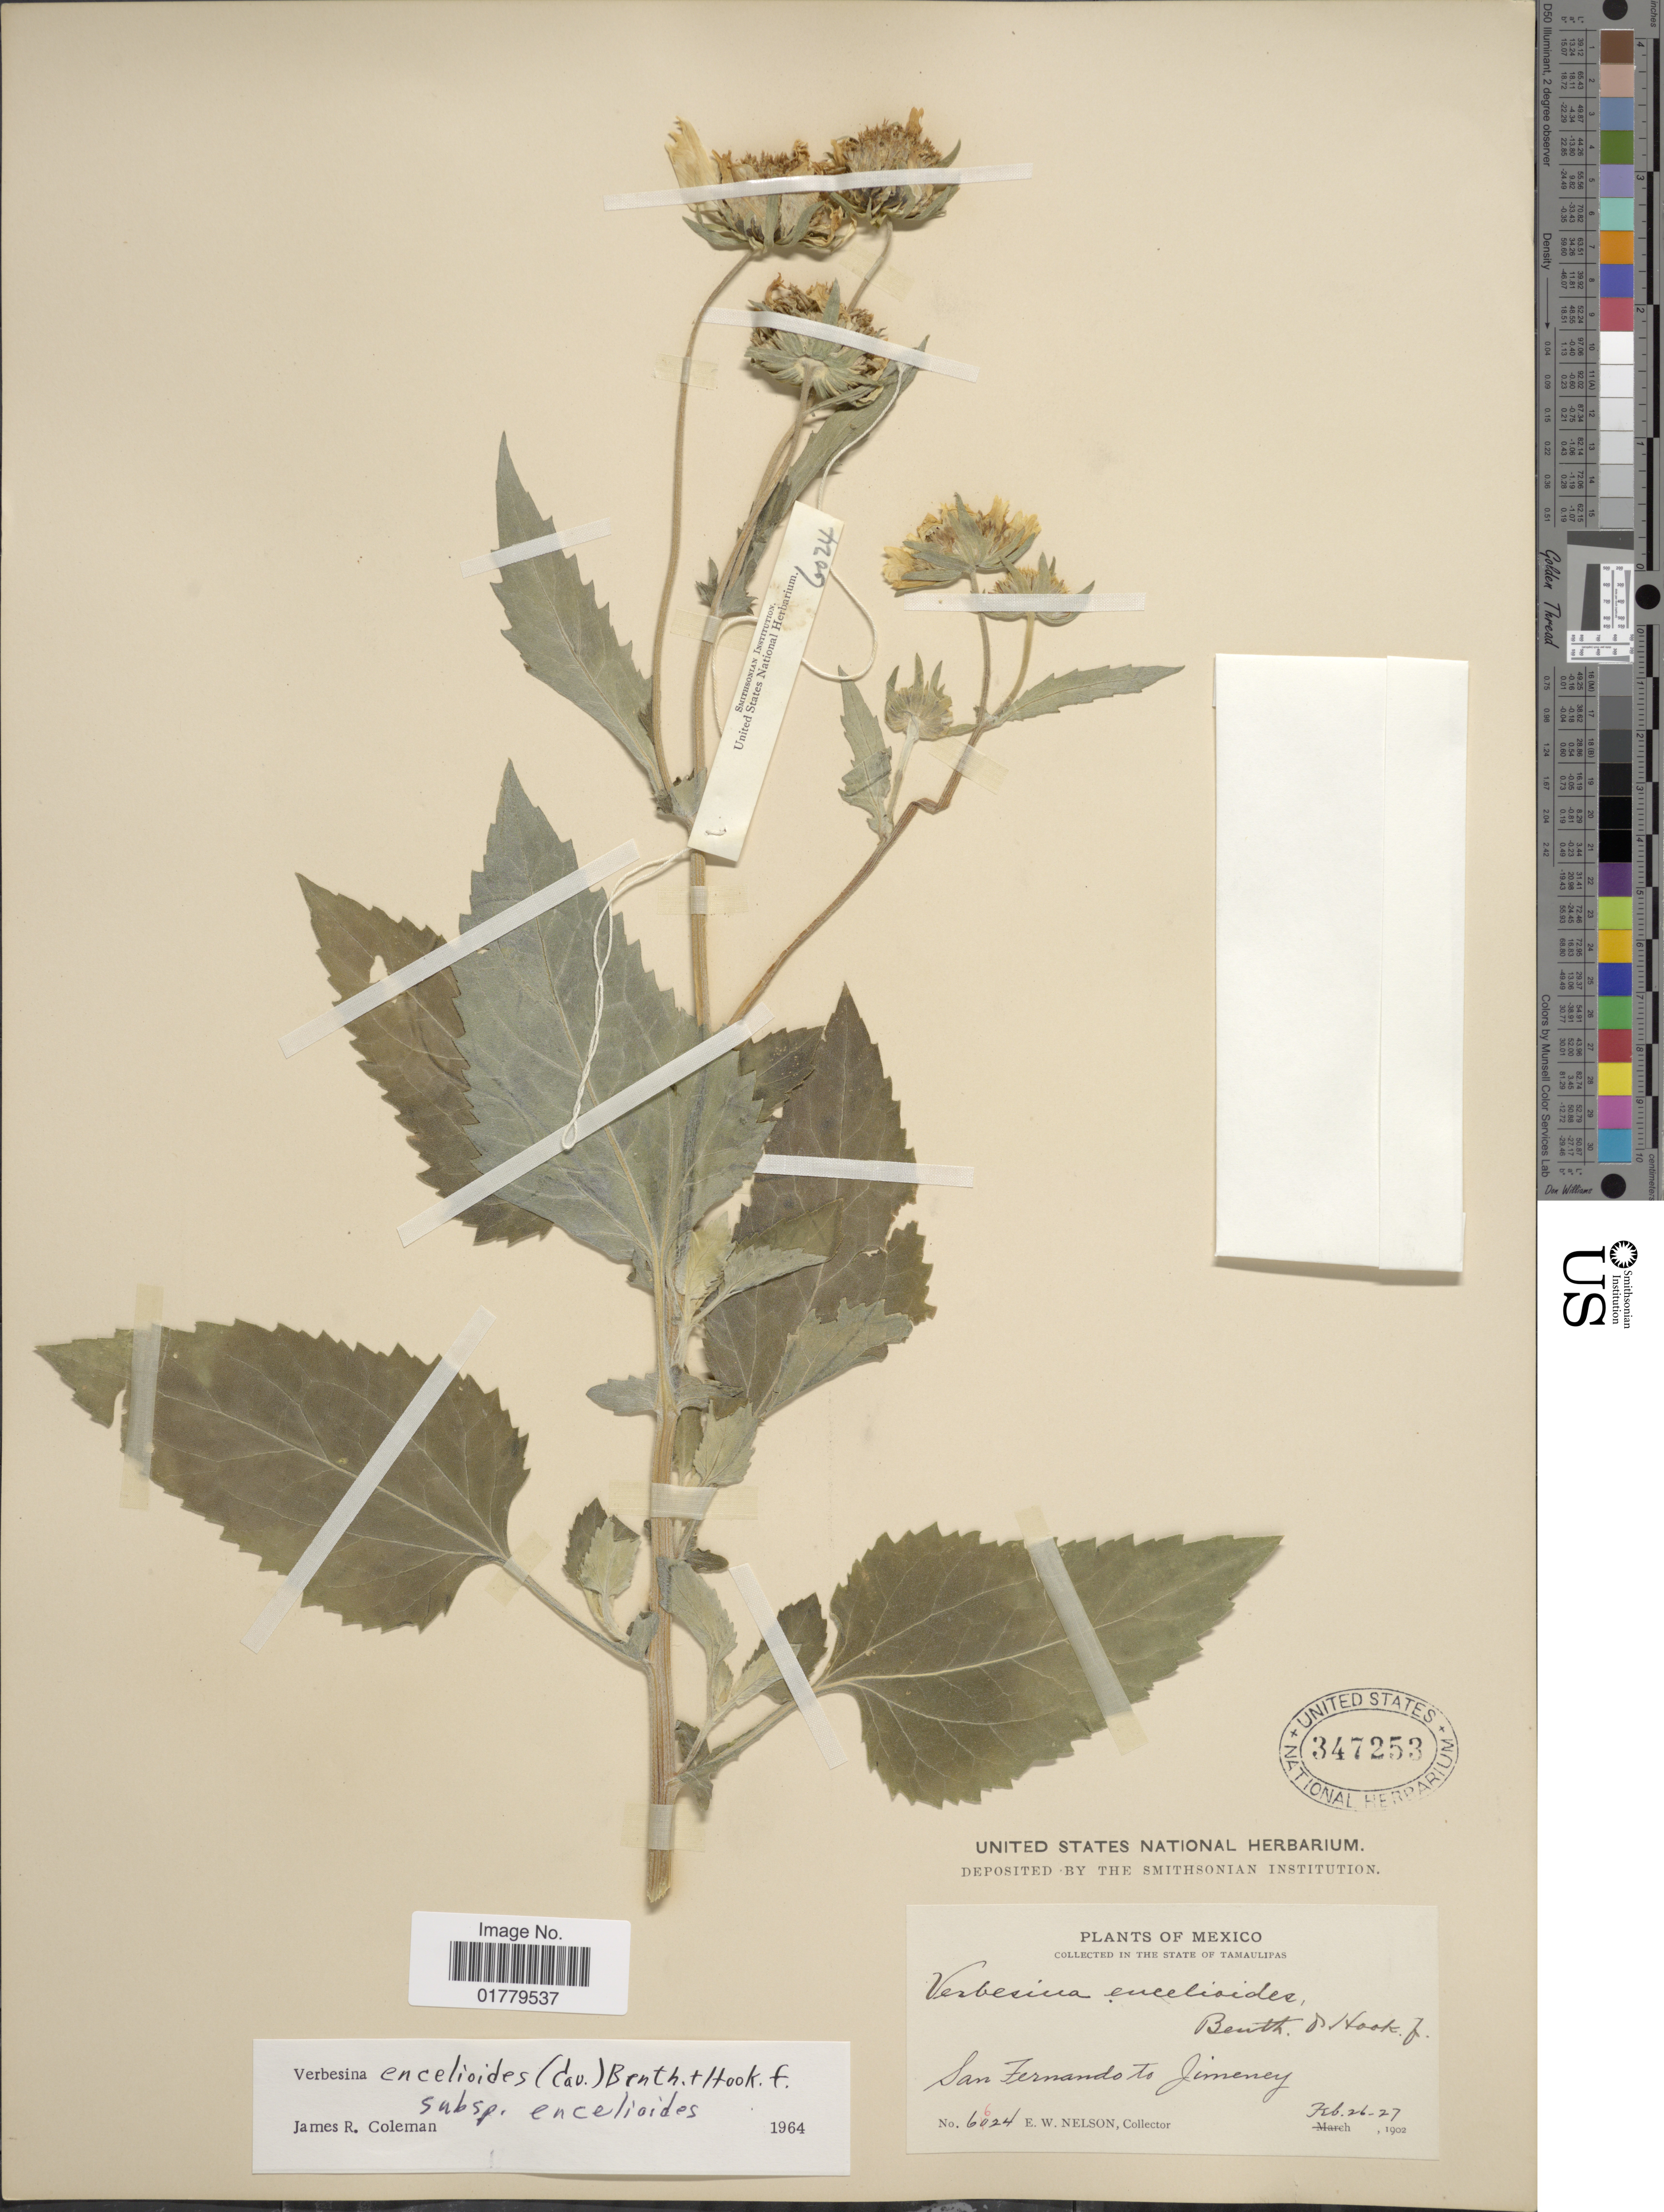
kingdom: Plantae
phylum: Tracheophyta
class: Magnoliopsida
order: Asterales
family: Asteraceae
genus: Verbesina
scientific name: Verbesina encelioides subsp. encelioides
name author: (Cav.) Benth. & Hook.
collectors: E. W. Nelson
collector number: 6624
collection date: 1902-02-26/1902-02-27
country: Mexico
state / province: Tamaulipas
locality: In the state of Tamaulipas. San Fernando to Jimeney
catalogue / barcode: US 347253